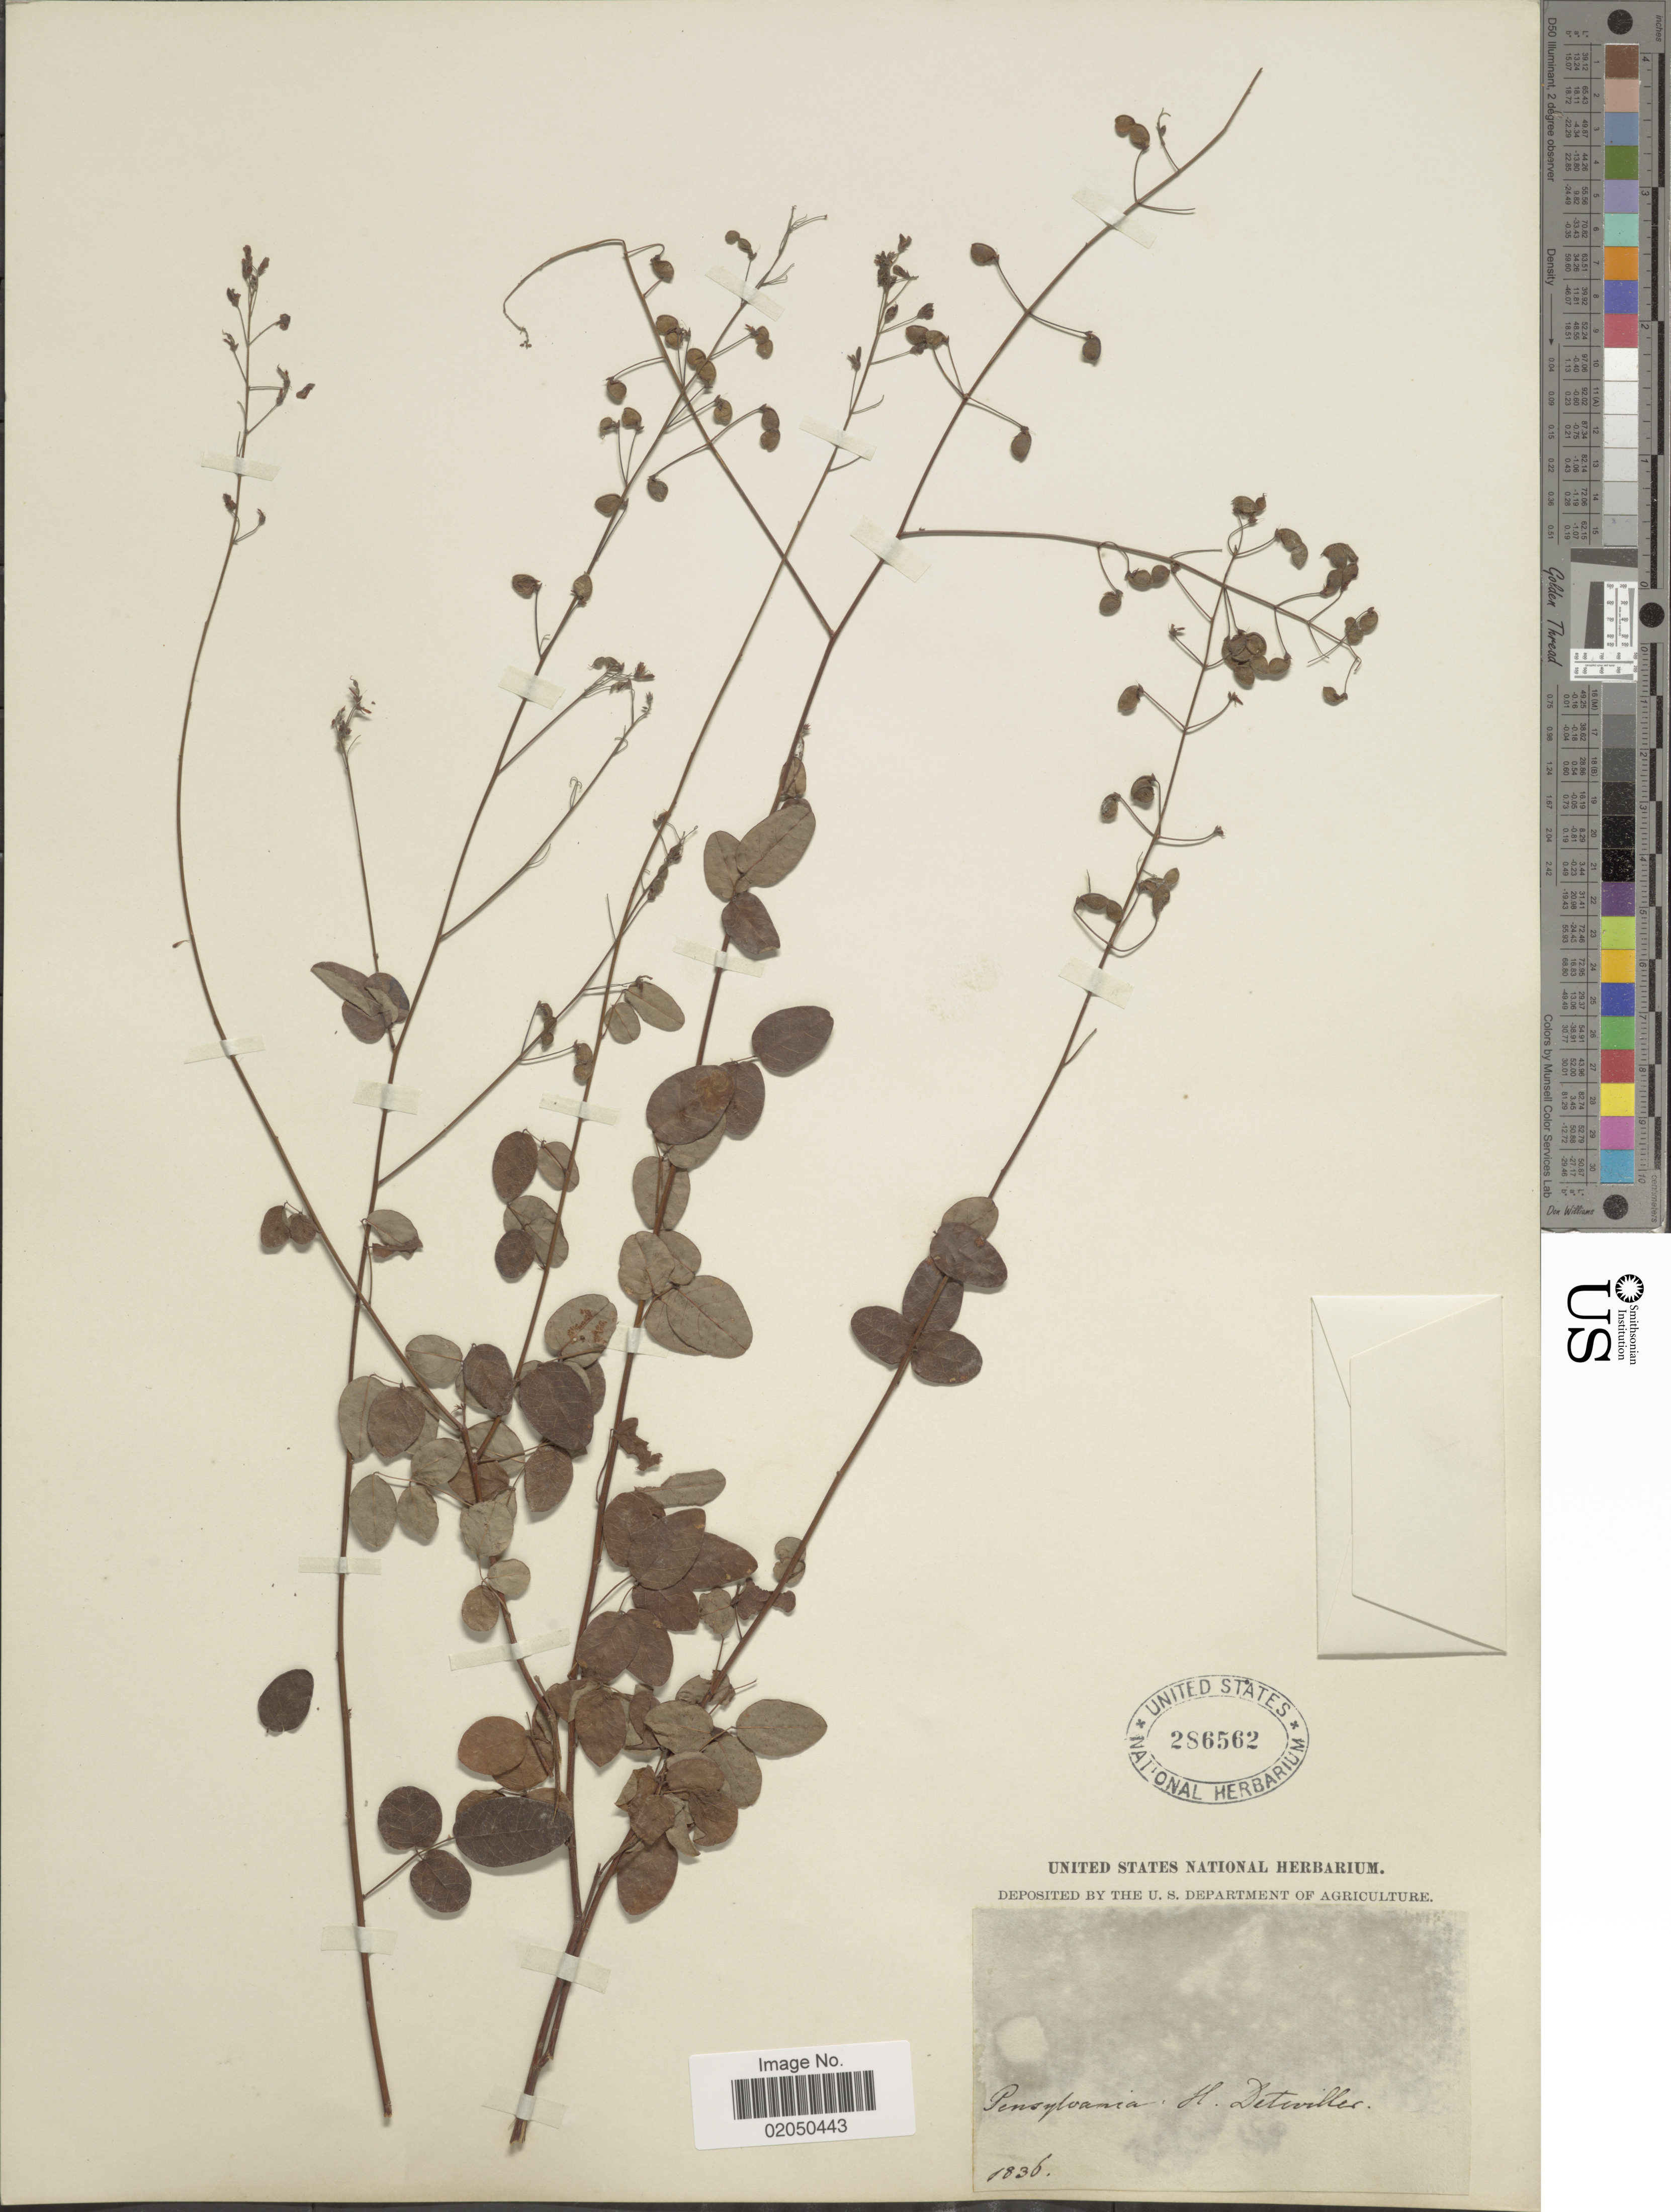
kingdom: Plantae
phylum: Tracheophyta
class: Magnoliopsida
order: Fabales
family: Fabaceae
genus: Desmodium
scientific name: Desmodium ciliare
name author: (Muhl. ex Willd.) DC.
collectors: H. Detwiller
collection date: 1836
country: United States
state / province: Pennsylvania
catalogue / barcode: US 286562